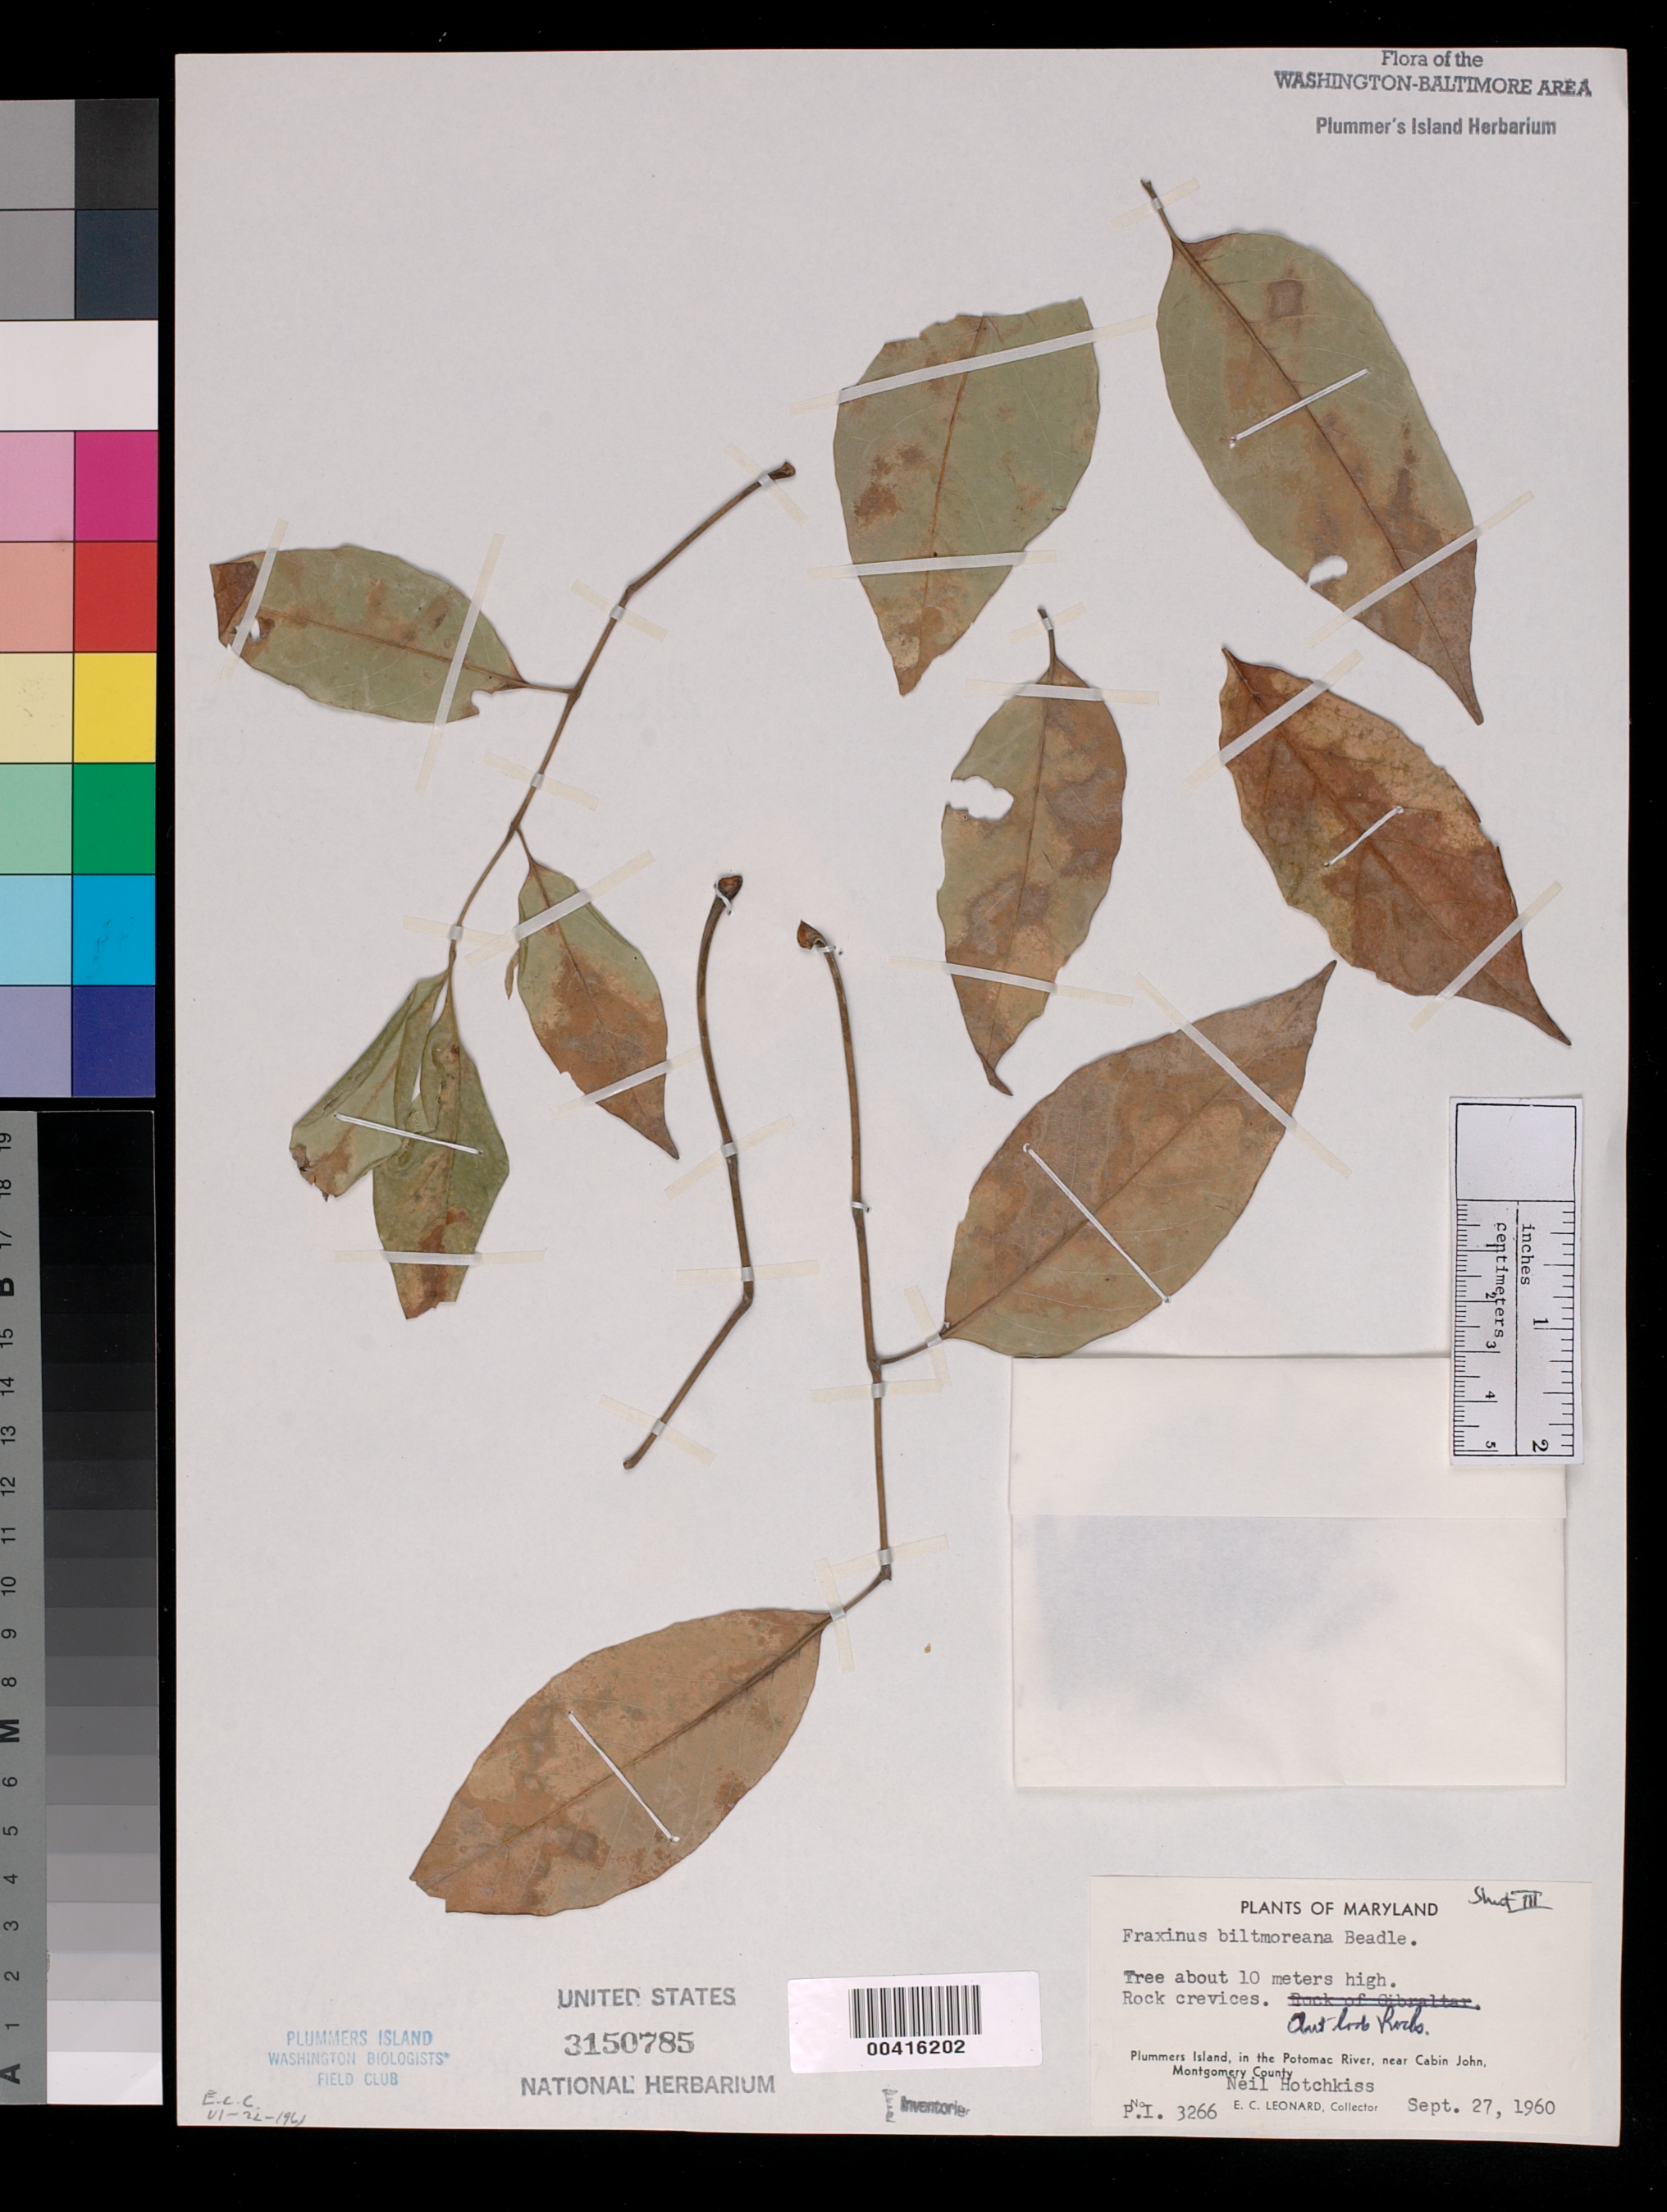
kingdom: Plantae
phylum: Tracheophyta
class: Magnoliopsida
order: Lamiales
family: Oleaceae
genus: Fraxinus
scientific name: Fraxinus americana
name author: L.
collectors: E. C. Leonard & N. Hotchkiss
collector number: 3266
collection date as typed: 27 Sep 1960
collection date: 1960-09-27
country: United States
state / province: Maryland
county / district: Montgomery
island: Plummers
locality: Plummer's Island; Outlook Rock C. & O. Canal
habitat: Rock crevices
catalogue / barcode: US 3150785